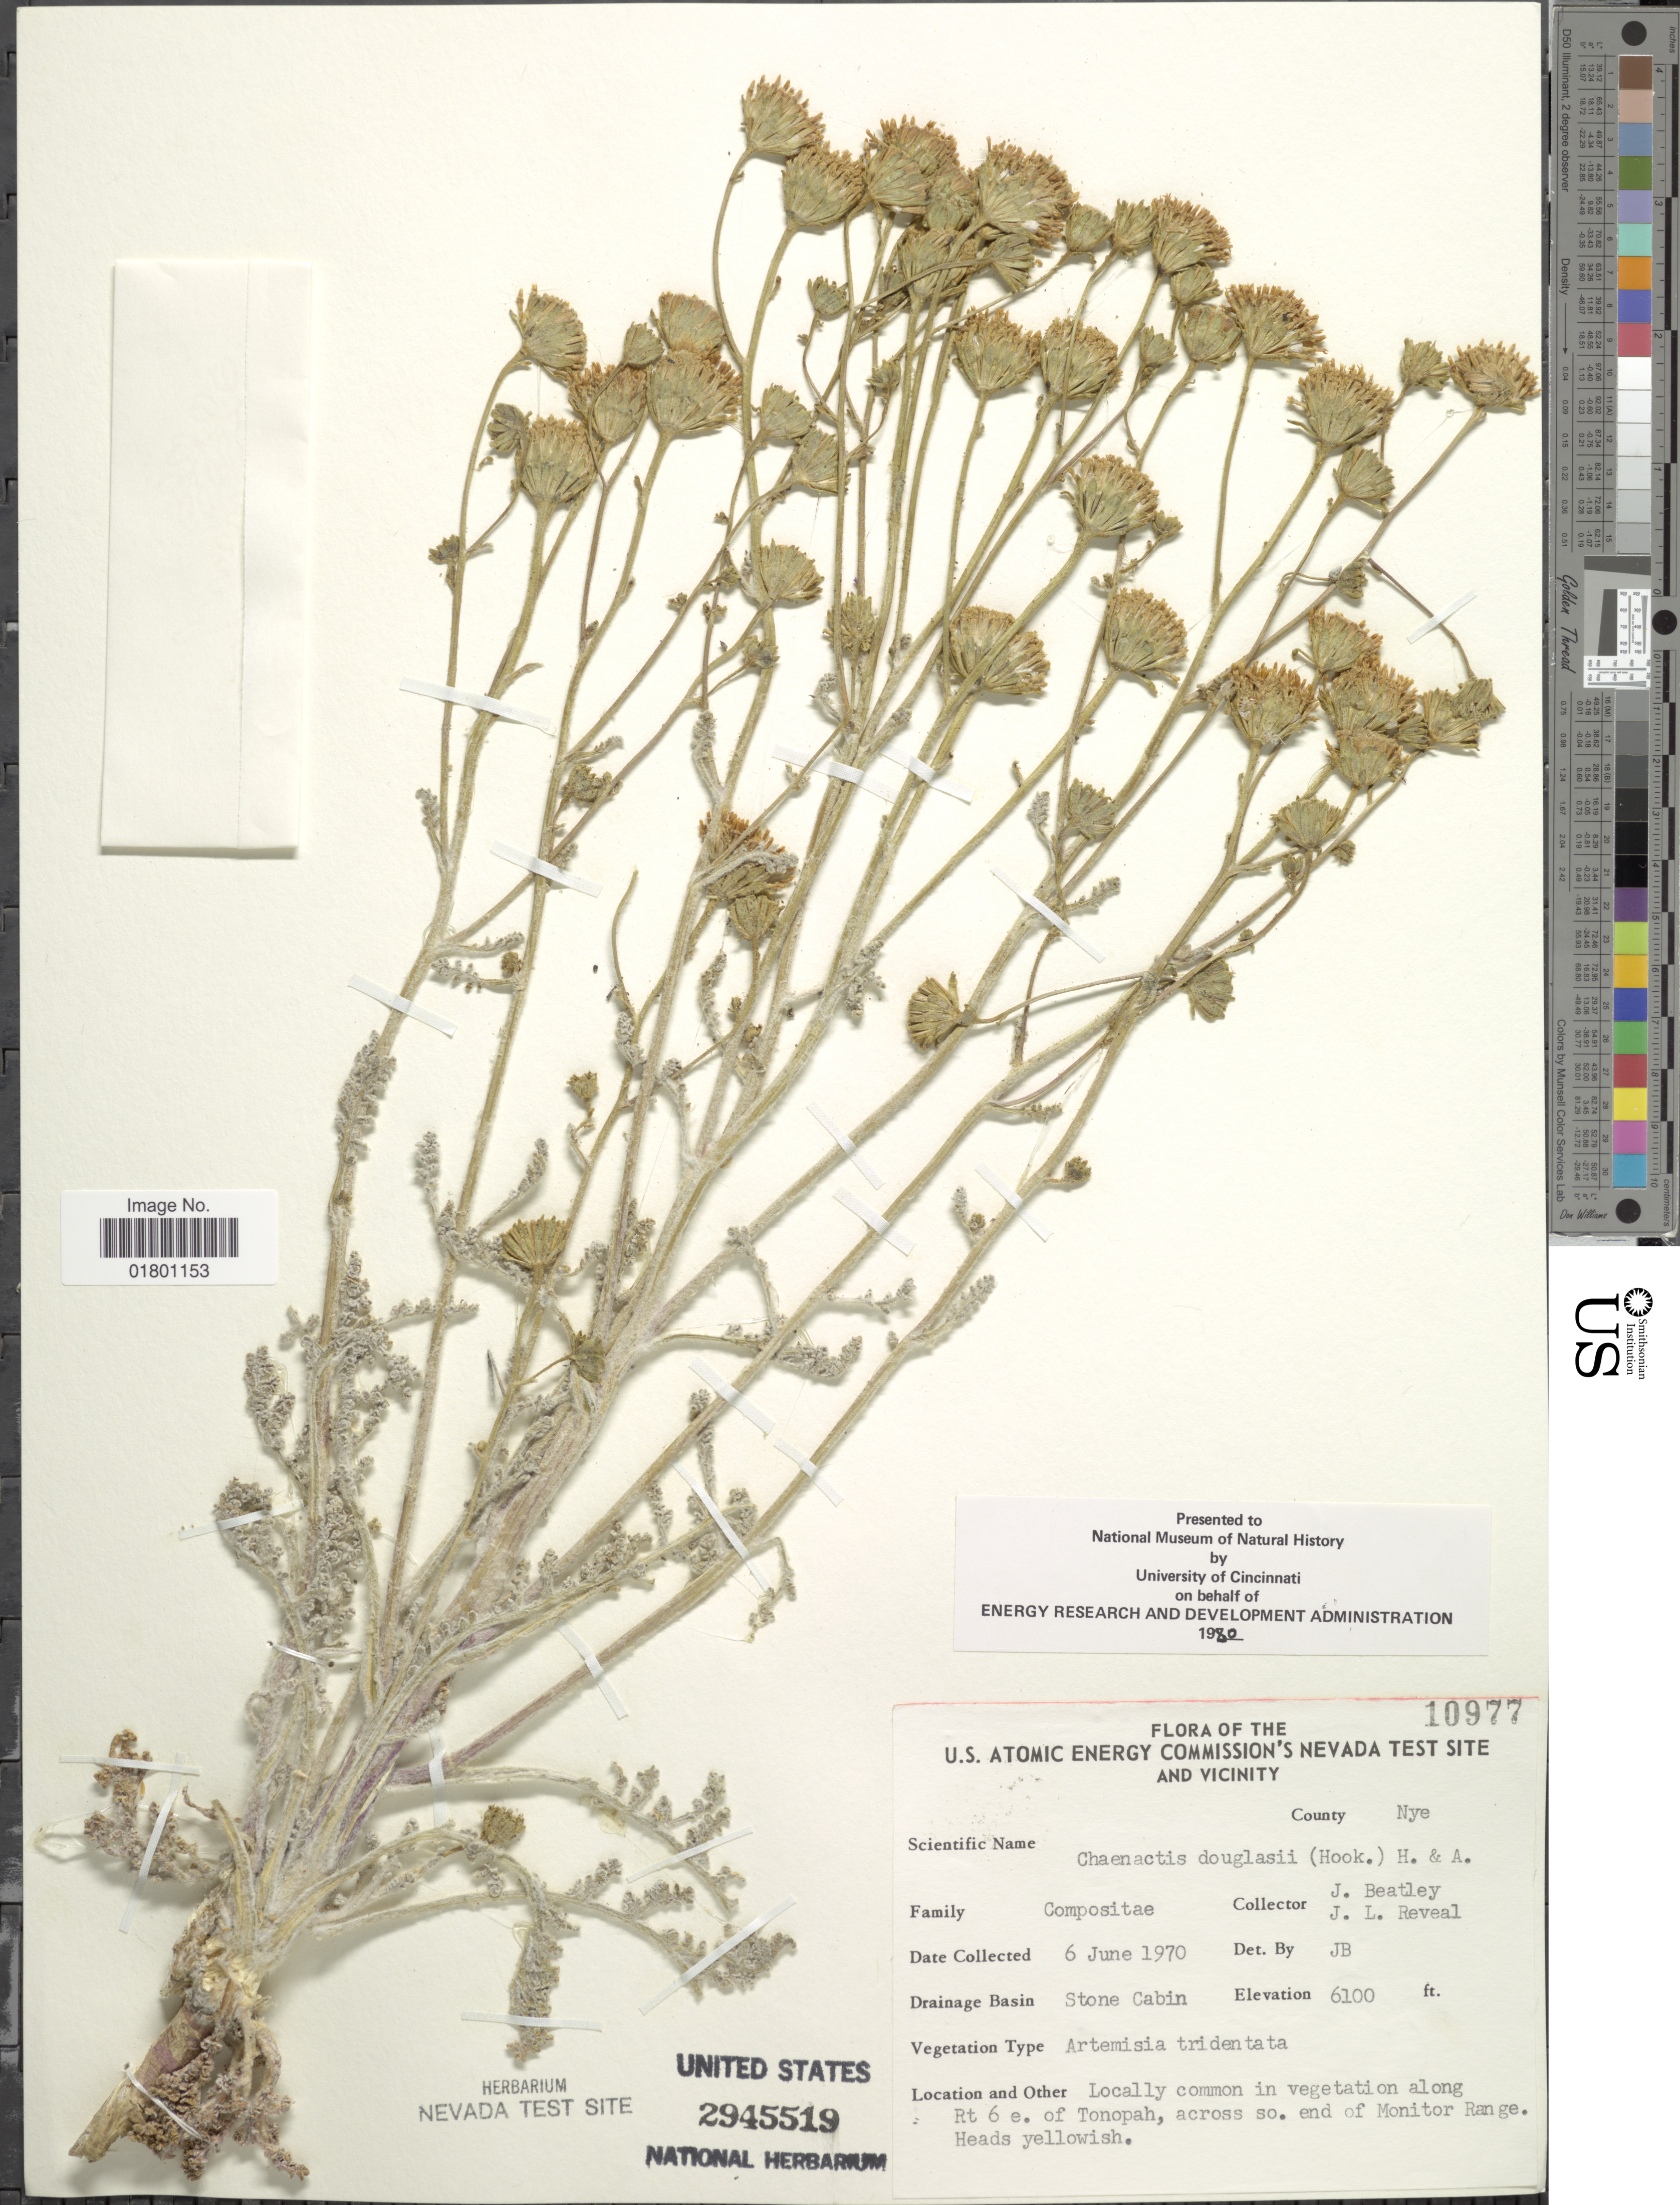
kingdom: Plantae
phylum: Tracheophyta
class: Magnoliopsida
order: Asterales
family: Asteraceae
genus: Chaenactis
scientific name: Chaenactis douglasii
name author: Hook. & Arn.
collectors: J. C. Beatley & J. L. Reveal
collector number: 10977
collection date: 1970-06-06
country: United States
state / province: Nevada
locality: U.S. Atomic Energy Commission's Nevada Test Site and Vicinity, County Nye Stone Cabin, Locally common in vegetation along Rt 6 e. of Tonopah, across so. end of Monitor Range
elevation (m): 1859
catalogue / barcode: US 2945519